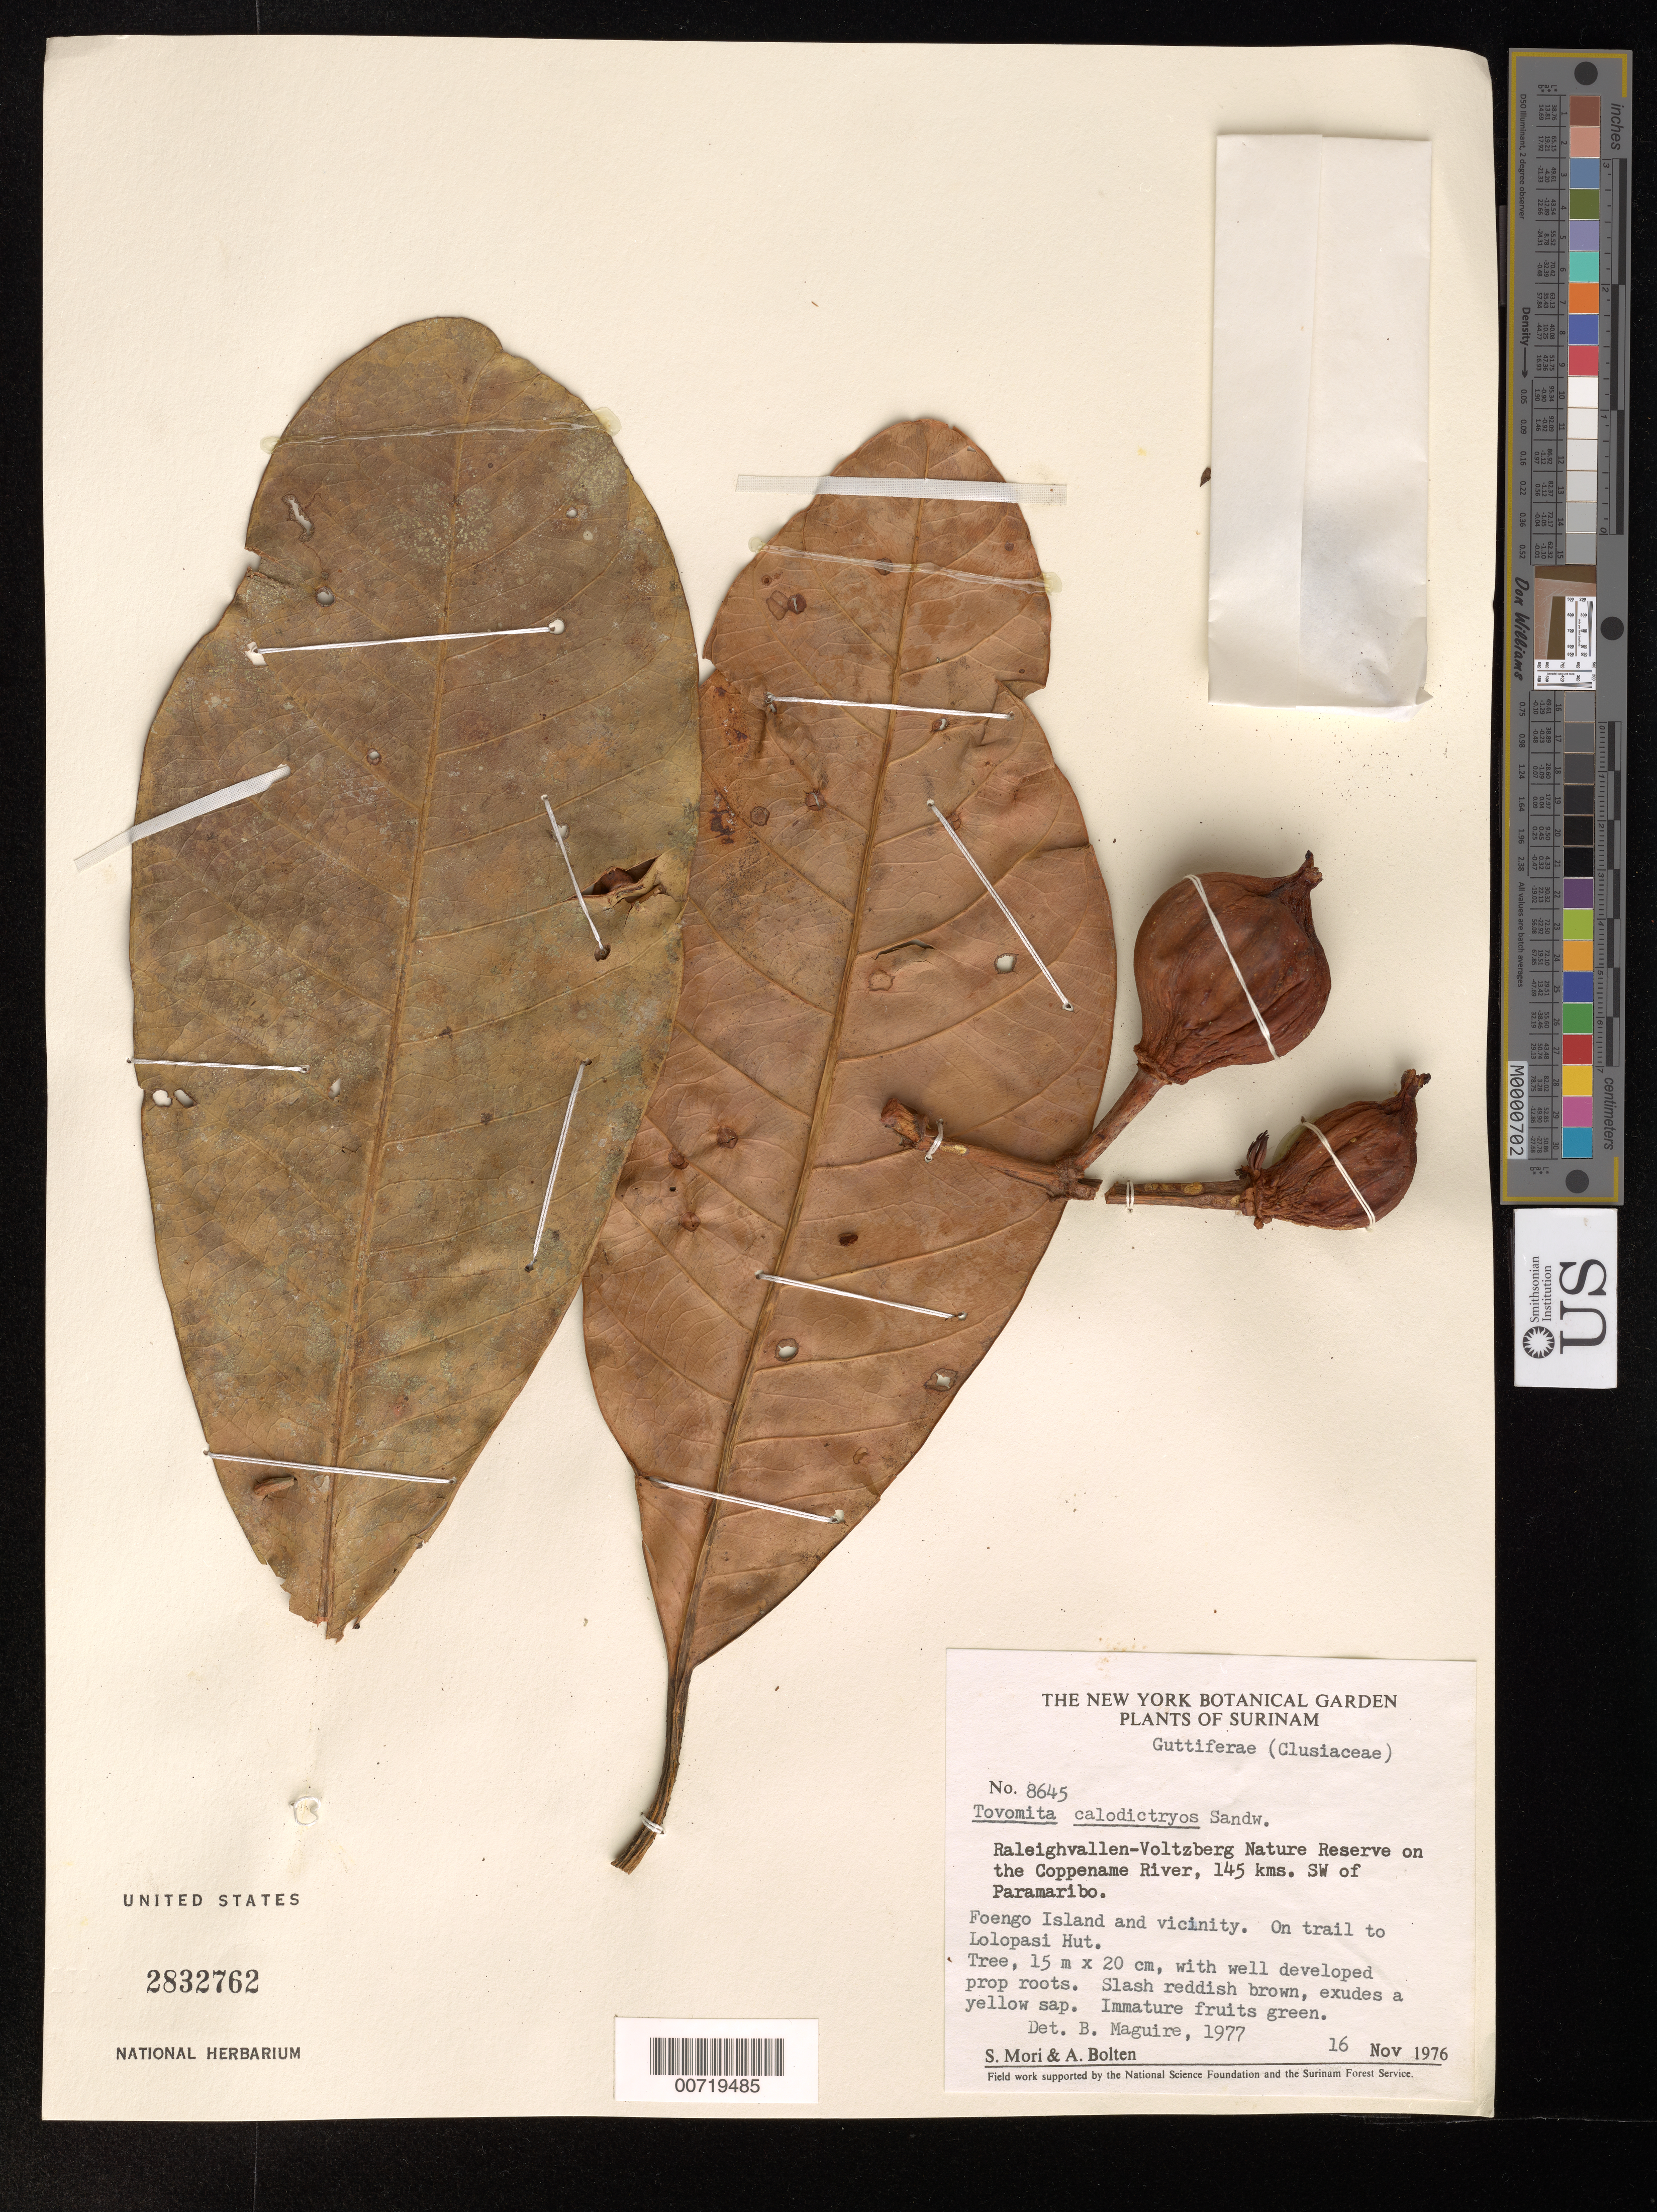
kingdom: Plantae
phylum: Tracheophyta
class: Magnoliopsida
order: Malpighiales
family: Clusiaceae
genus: Tovomita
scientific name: Tovomita obovata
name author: Engl.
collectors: S. Mori & A. Bolten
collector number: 8645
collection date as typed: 16-Nov-76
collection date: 1976-11-16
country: Suriname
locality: Raleighvallen-Voltzberg Nat. Resv. on Coppename River, 145 km SW of Paramaribo, Foengo Is. & vic.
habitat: Trailside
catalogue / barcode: US 2832762